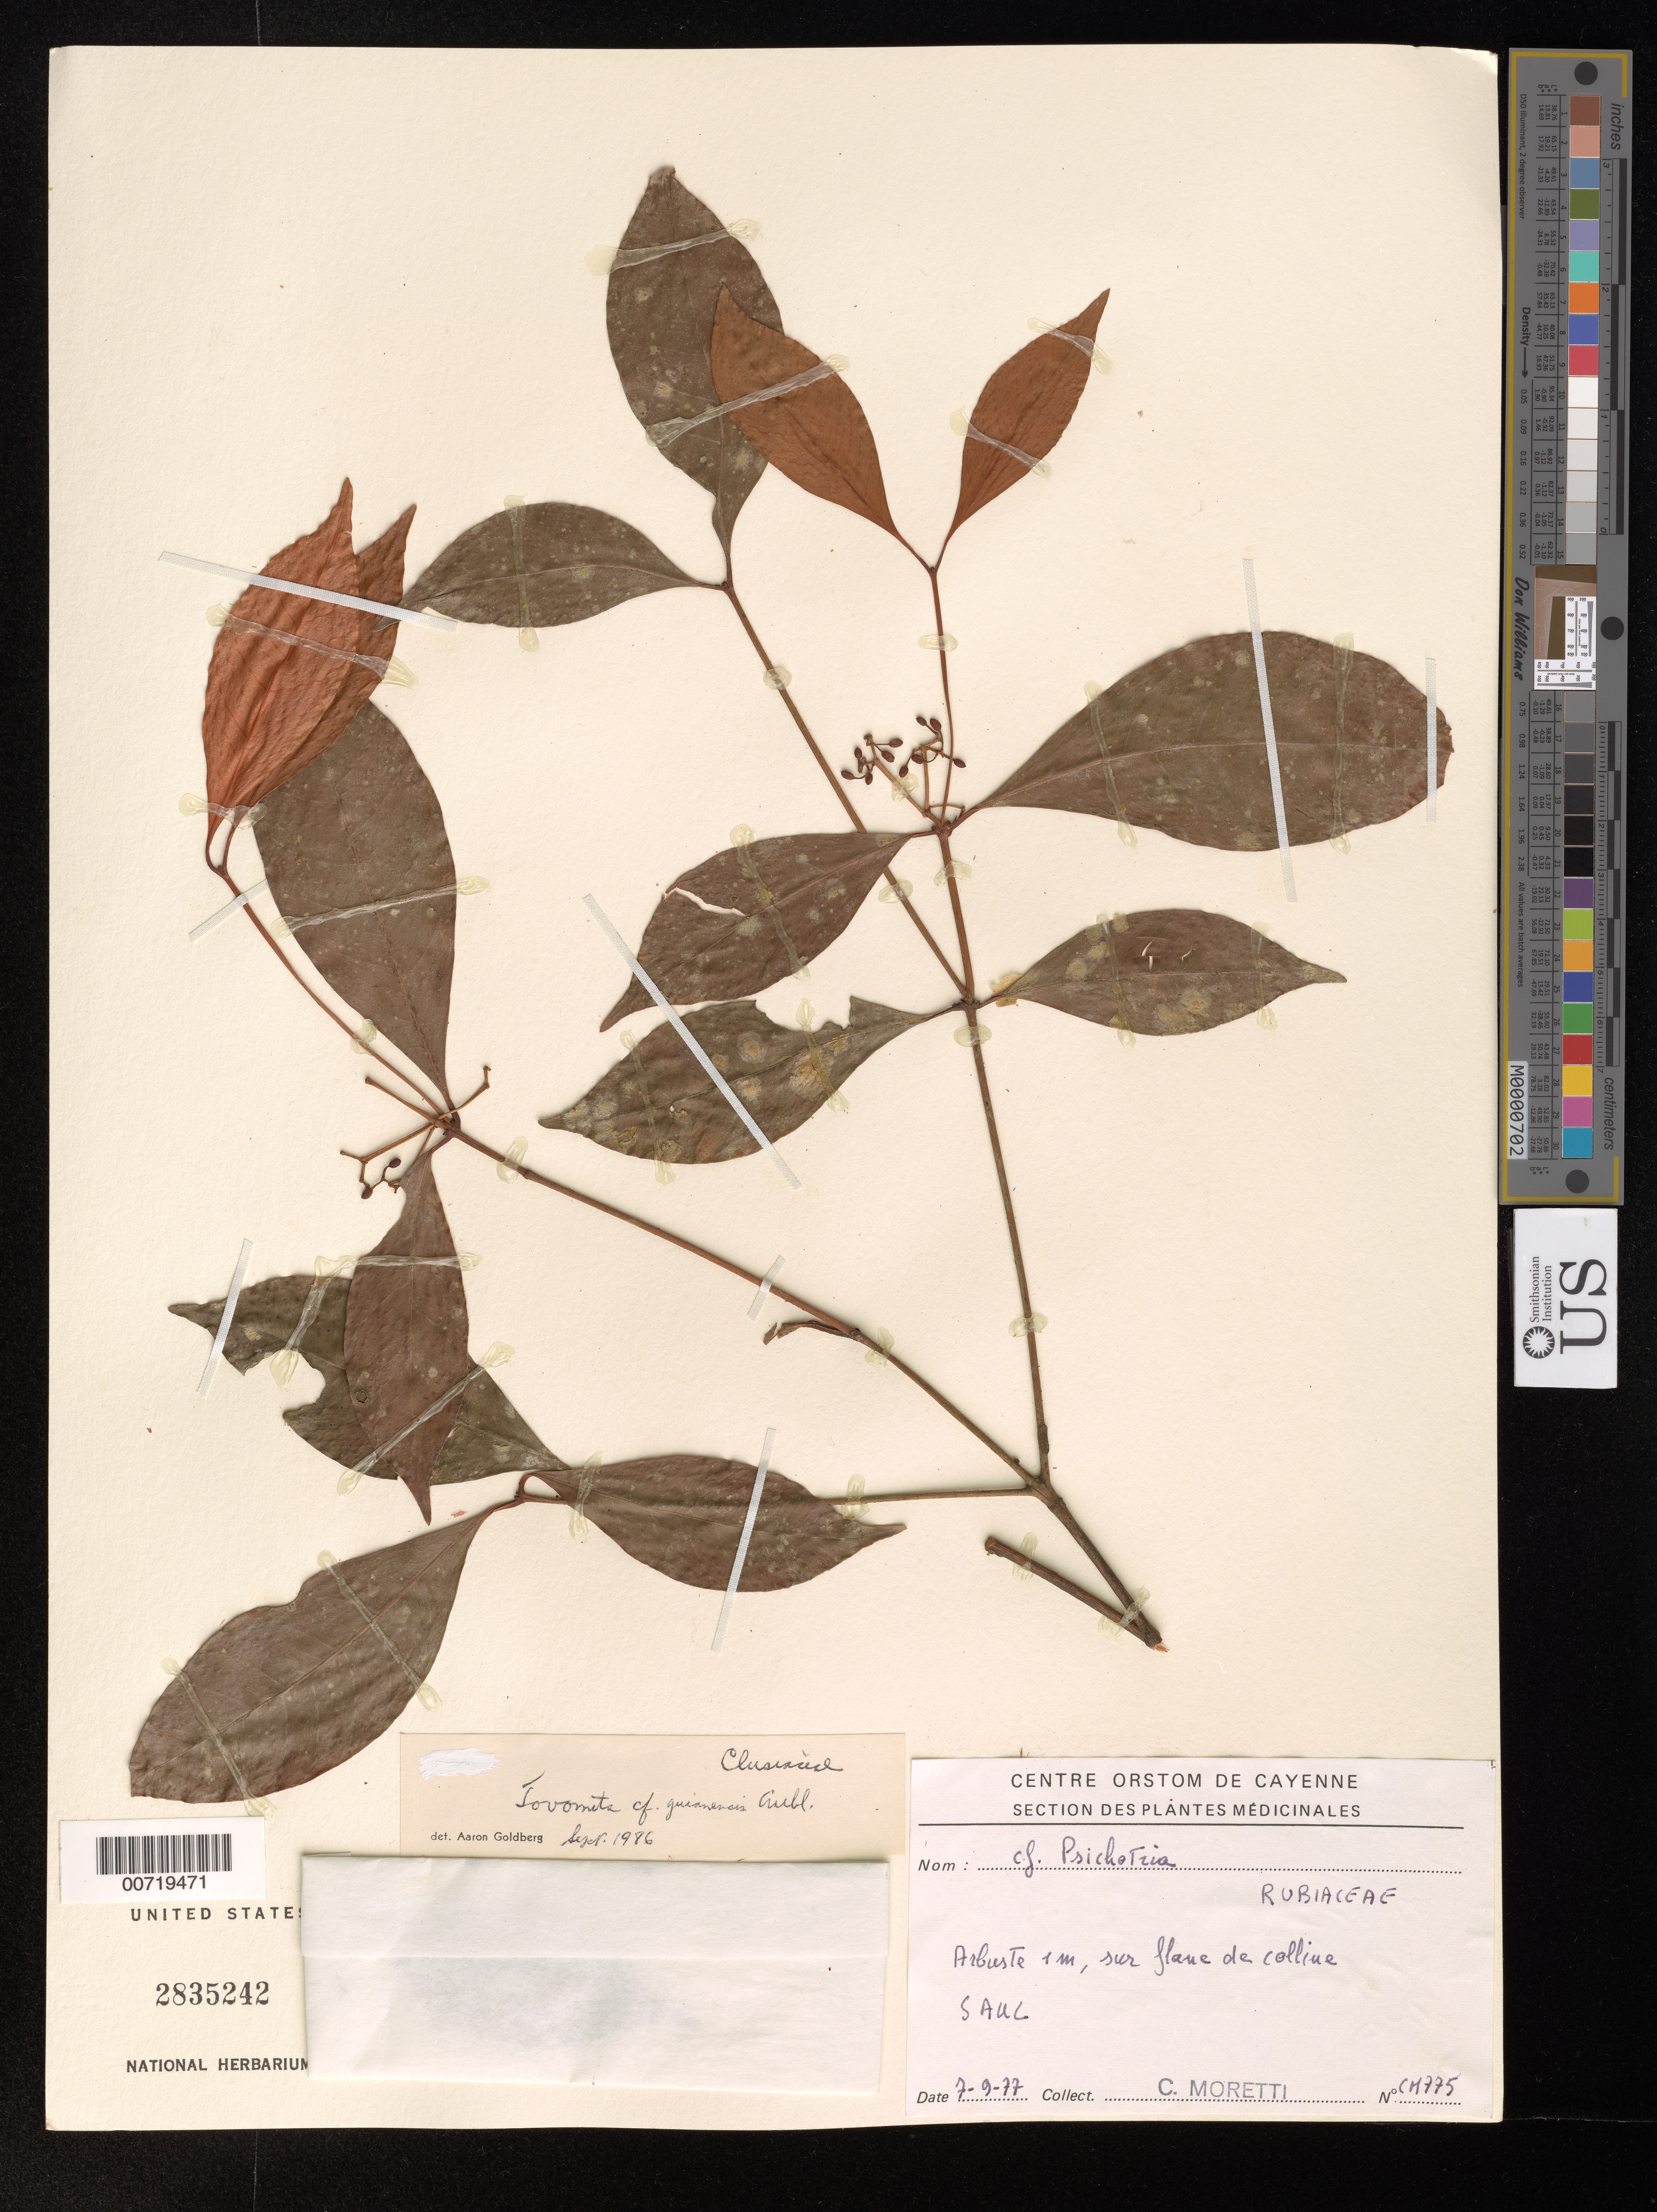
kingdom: Plantae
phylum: Tracheophyta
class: Magnoliopsida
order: Malpighiales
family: Clusiaceae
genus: Tovomita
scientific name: Tovomita guianensis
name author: Aubl.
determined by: Goldberg, Aaron, (US), NMNH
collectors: C. Moretti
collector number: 775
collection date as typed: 7-Sep-77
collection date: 1977-09-07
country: French Guiana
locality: Saül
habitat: Sur flanc de colline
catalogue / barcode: US 2835242